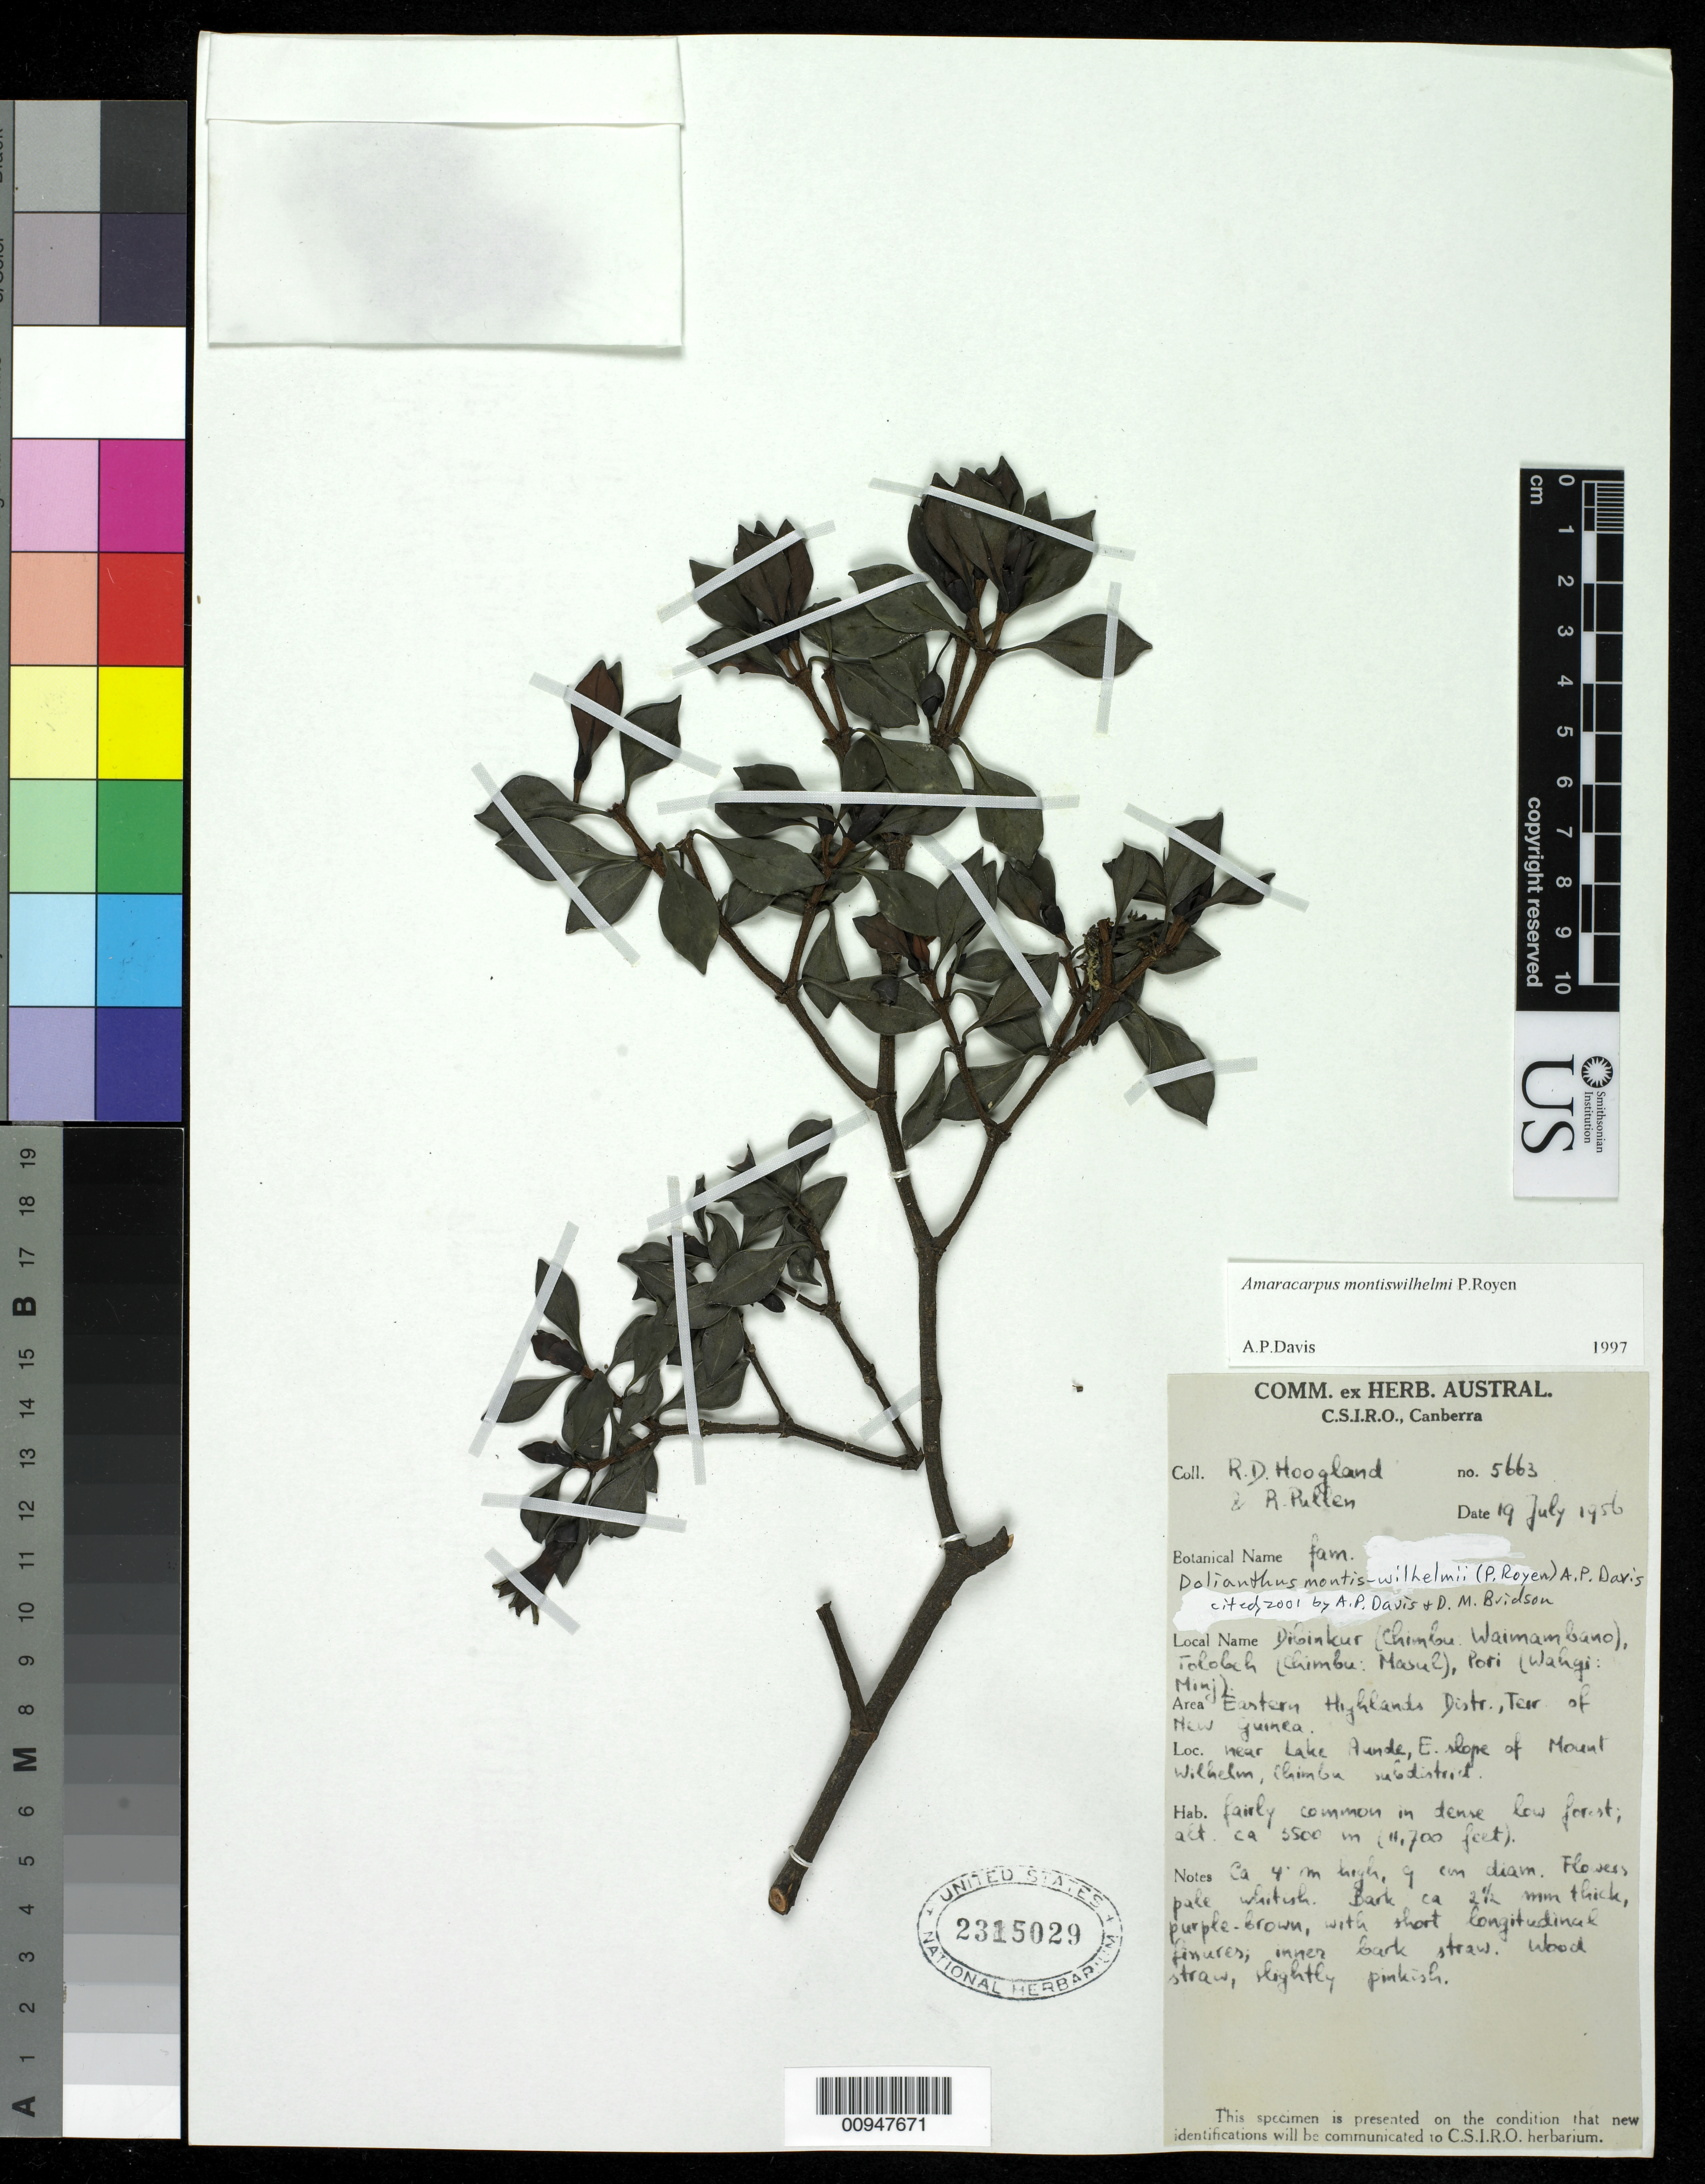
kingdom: Plantae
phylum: Tracheophyta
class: Magnoliopsida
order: Gentianales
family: Rubiaceae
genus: Dolianthus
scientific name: Dolianthus montiswilhelmii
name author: (P. Royen) A.P. Davis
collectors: R. D. Hoogland & R. Pullen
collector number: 5663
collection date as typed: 19 Jul 1956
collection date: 1956-07-19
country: Papua New Guinea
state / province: Eastern Highlands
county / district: Chimbu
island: New Guinea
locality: Eastern Highlands district, ter. of New Guinea. Near Lake Aunde, E slope of Mount Wilhelm, Chimbu subdisrict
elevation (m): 3566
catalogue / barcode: US 2315029